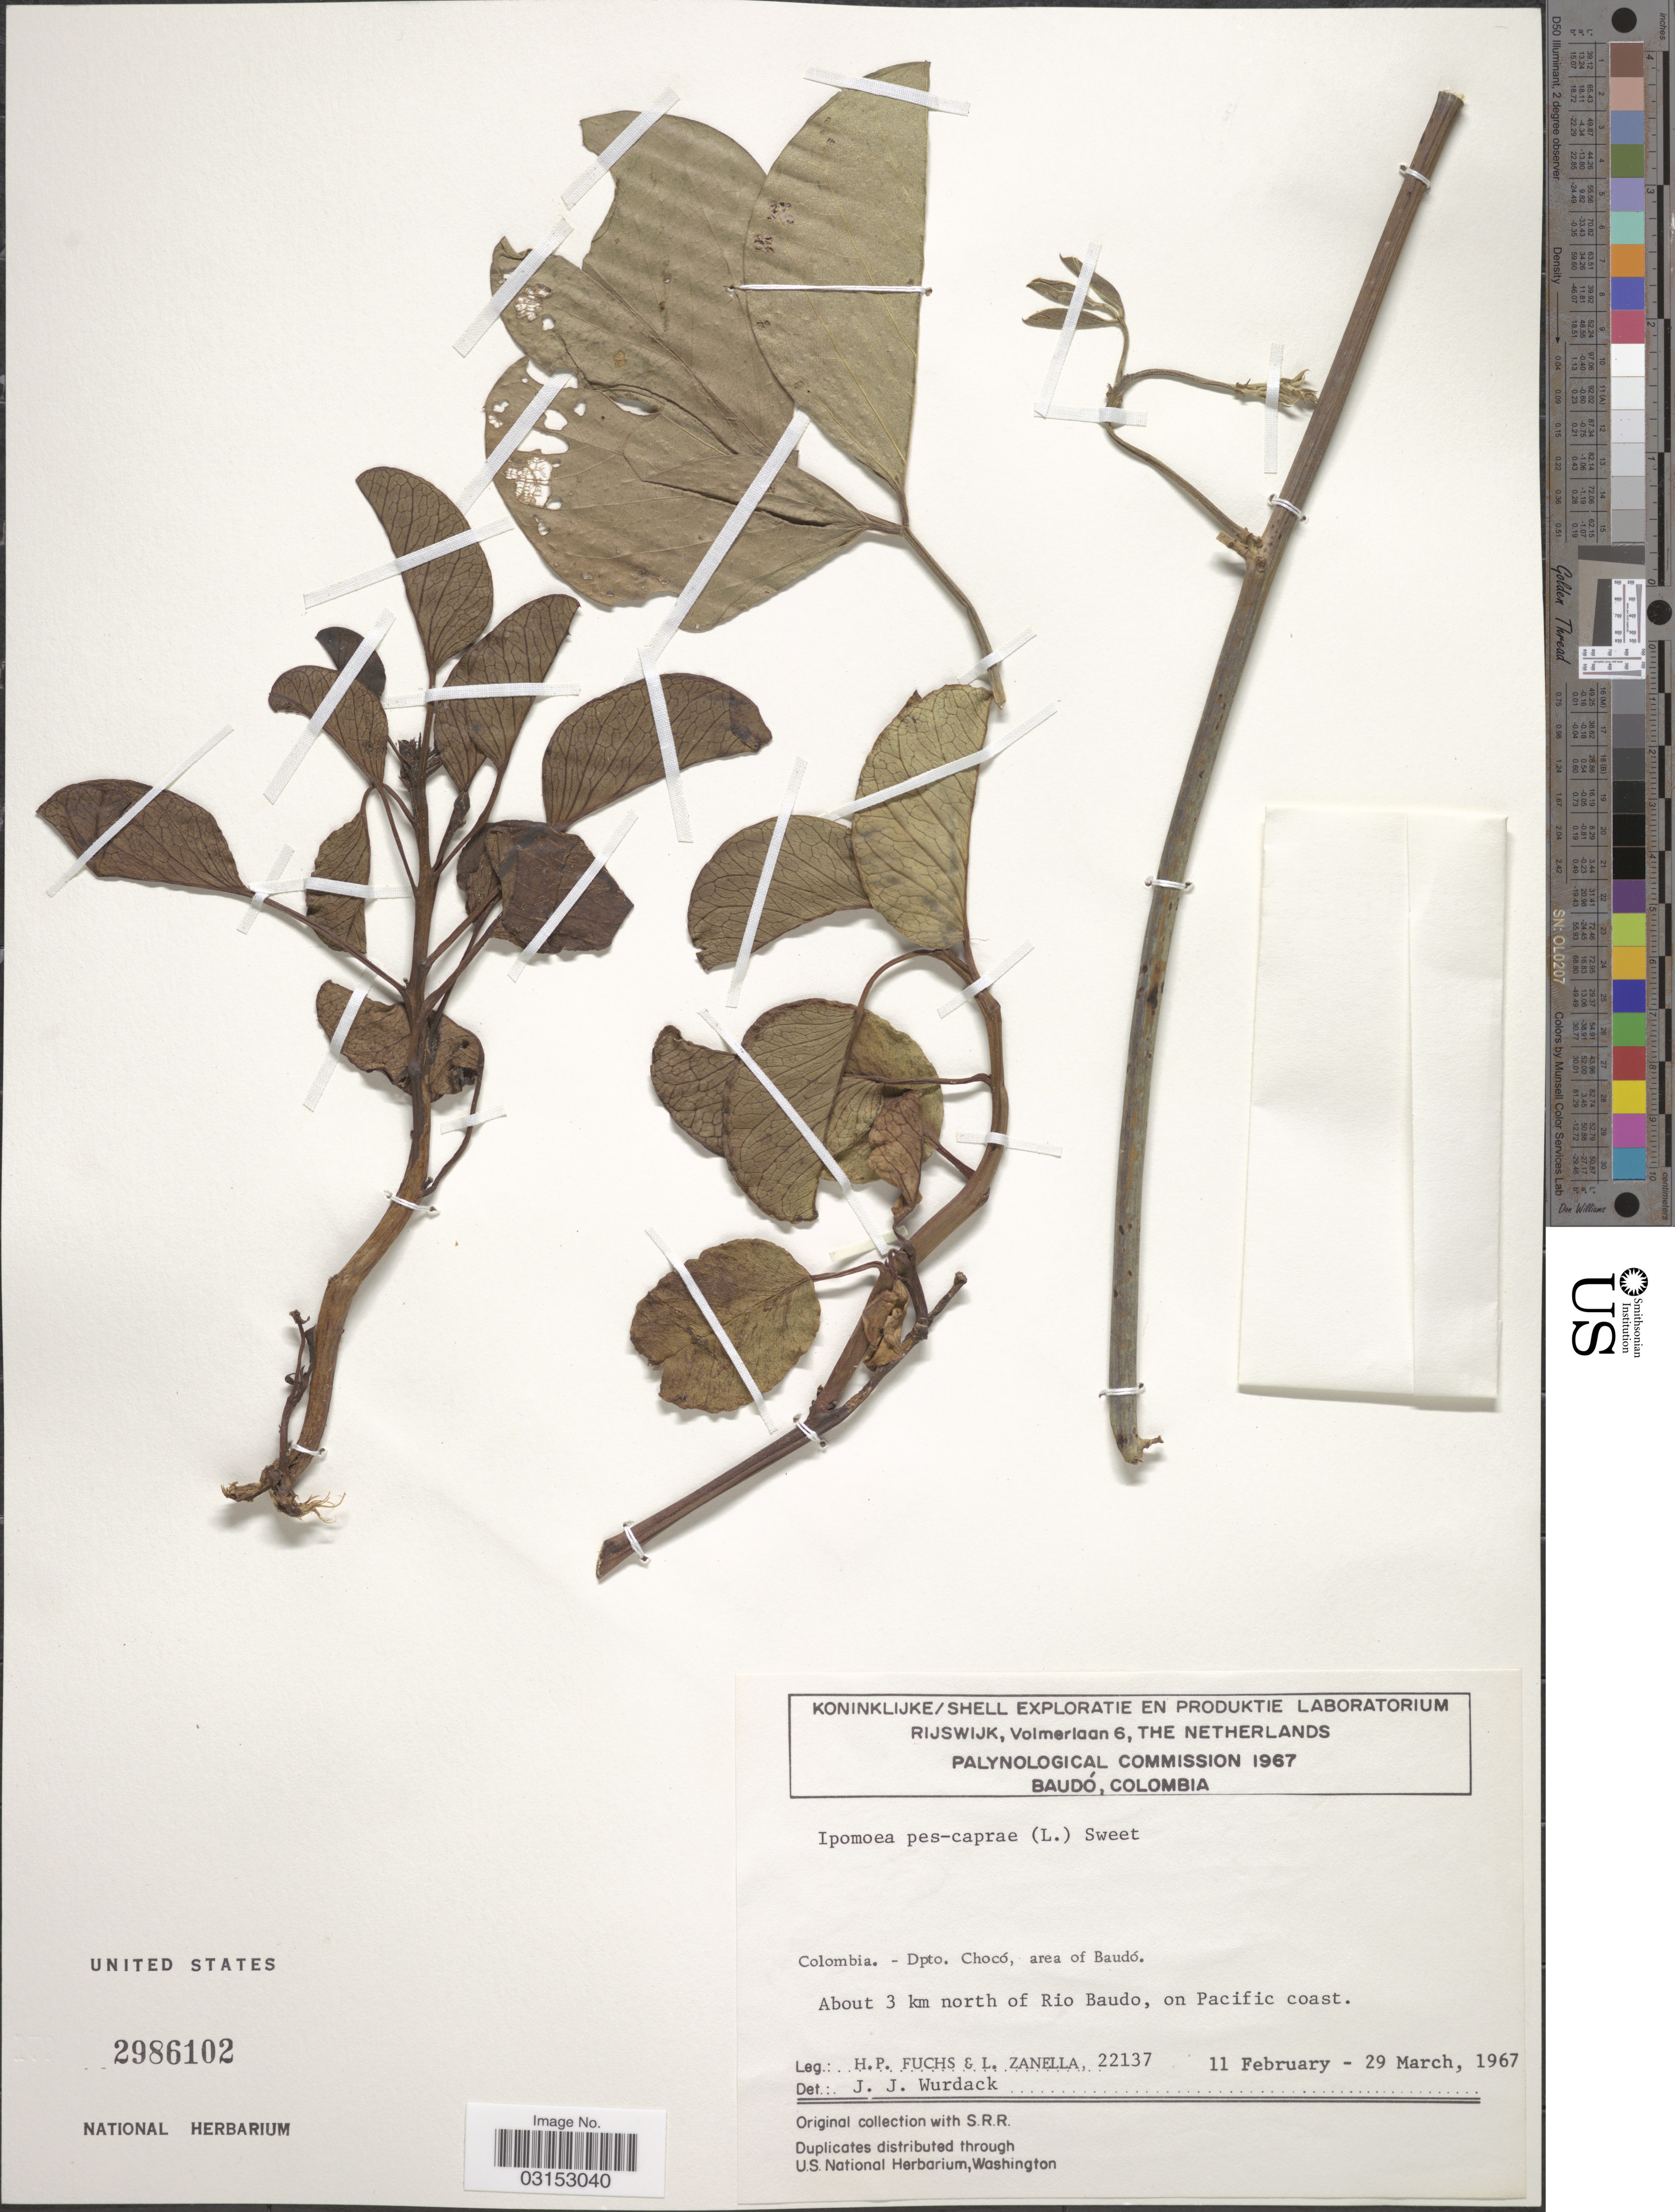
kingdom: Plantae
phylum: Tracheophyta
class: Magnoliopsida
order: Solanales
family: Convolvulaceae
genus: Ipomoea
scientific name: Ipomoea pes-caprae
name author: (L.) R. Br.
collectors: H. P. Fuchs & L. Zanella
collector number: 22137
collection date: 1967-02-11/1967-03-29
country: Colombia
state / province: Chocó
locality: Dpto. Chocó, area of Baudó. About 3 km north of Rio Baudo, on Pacific coast.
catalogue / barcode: US 2986102